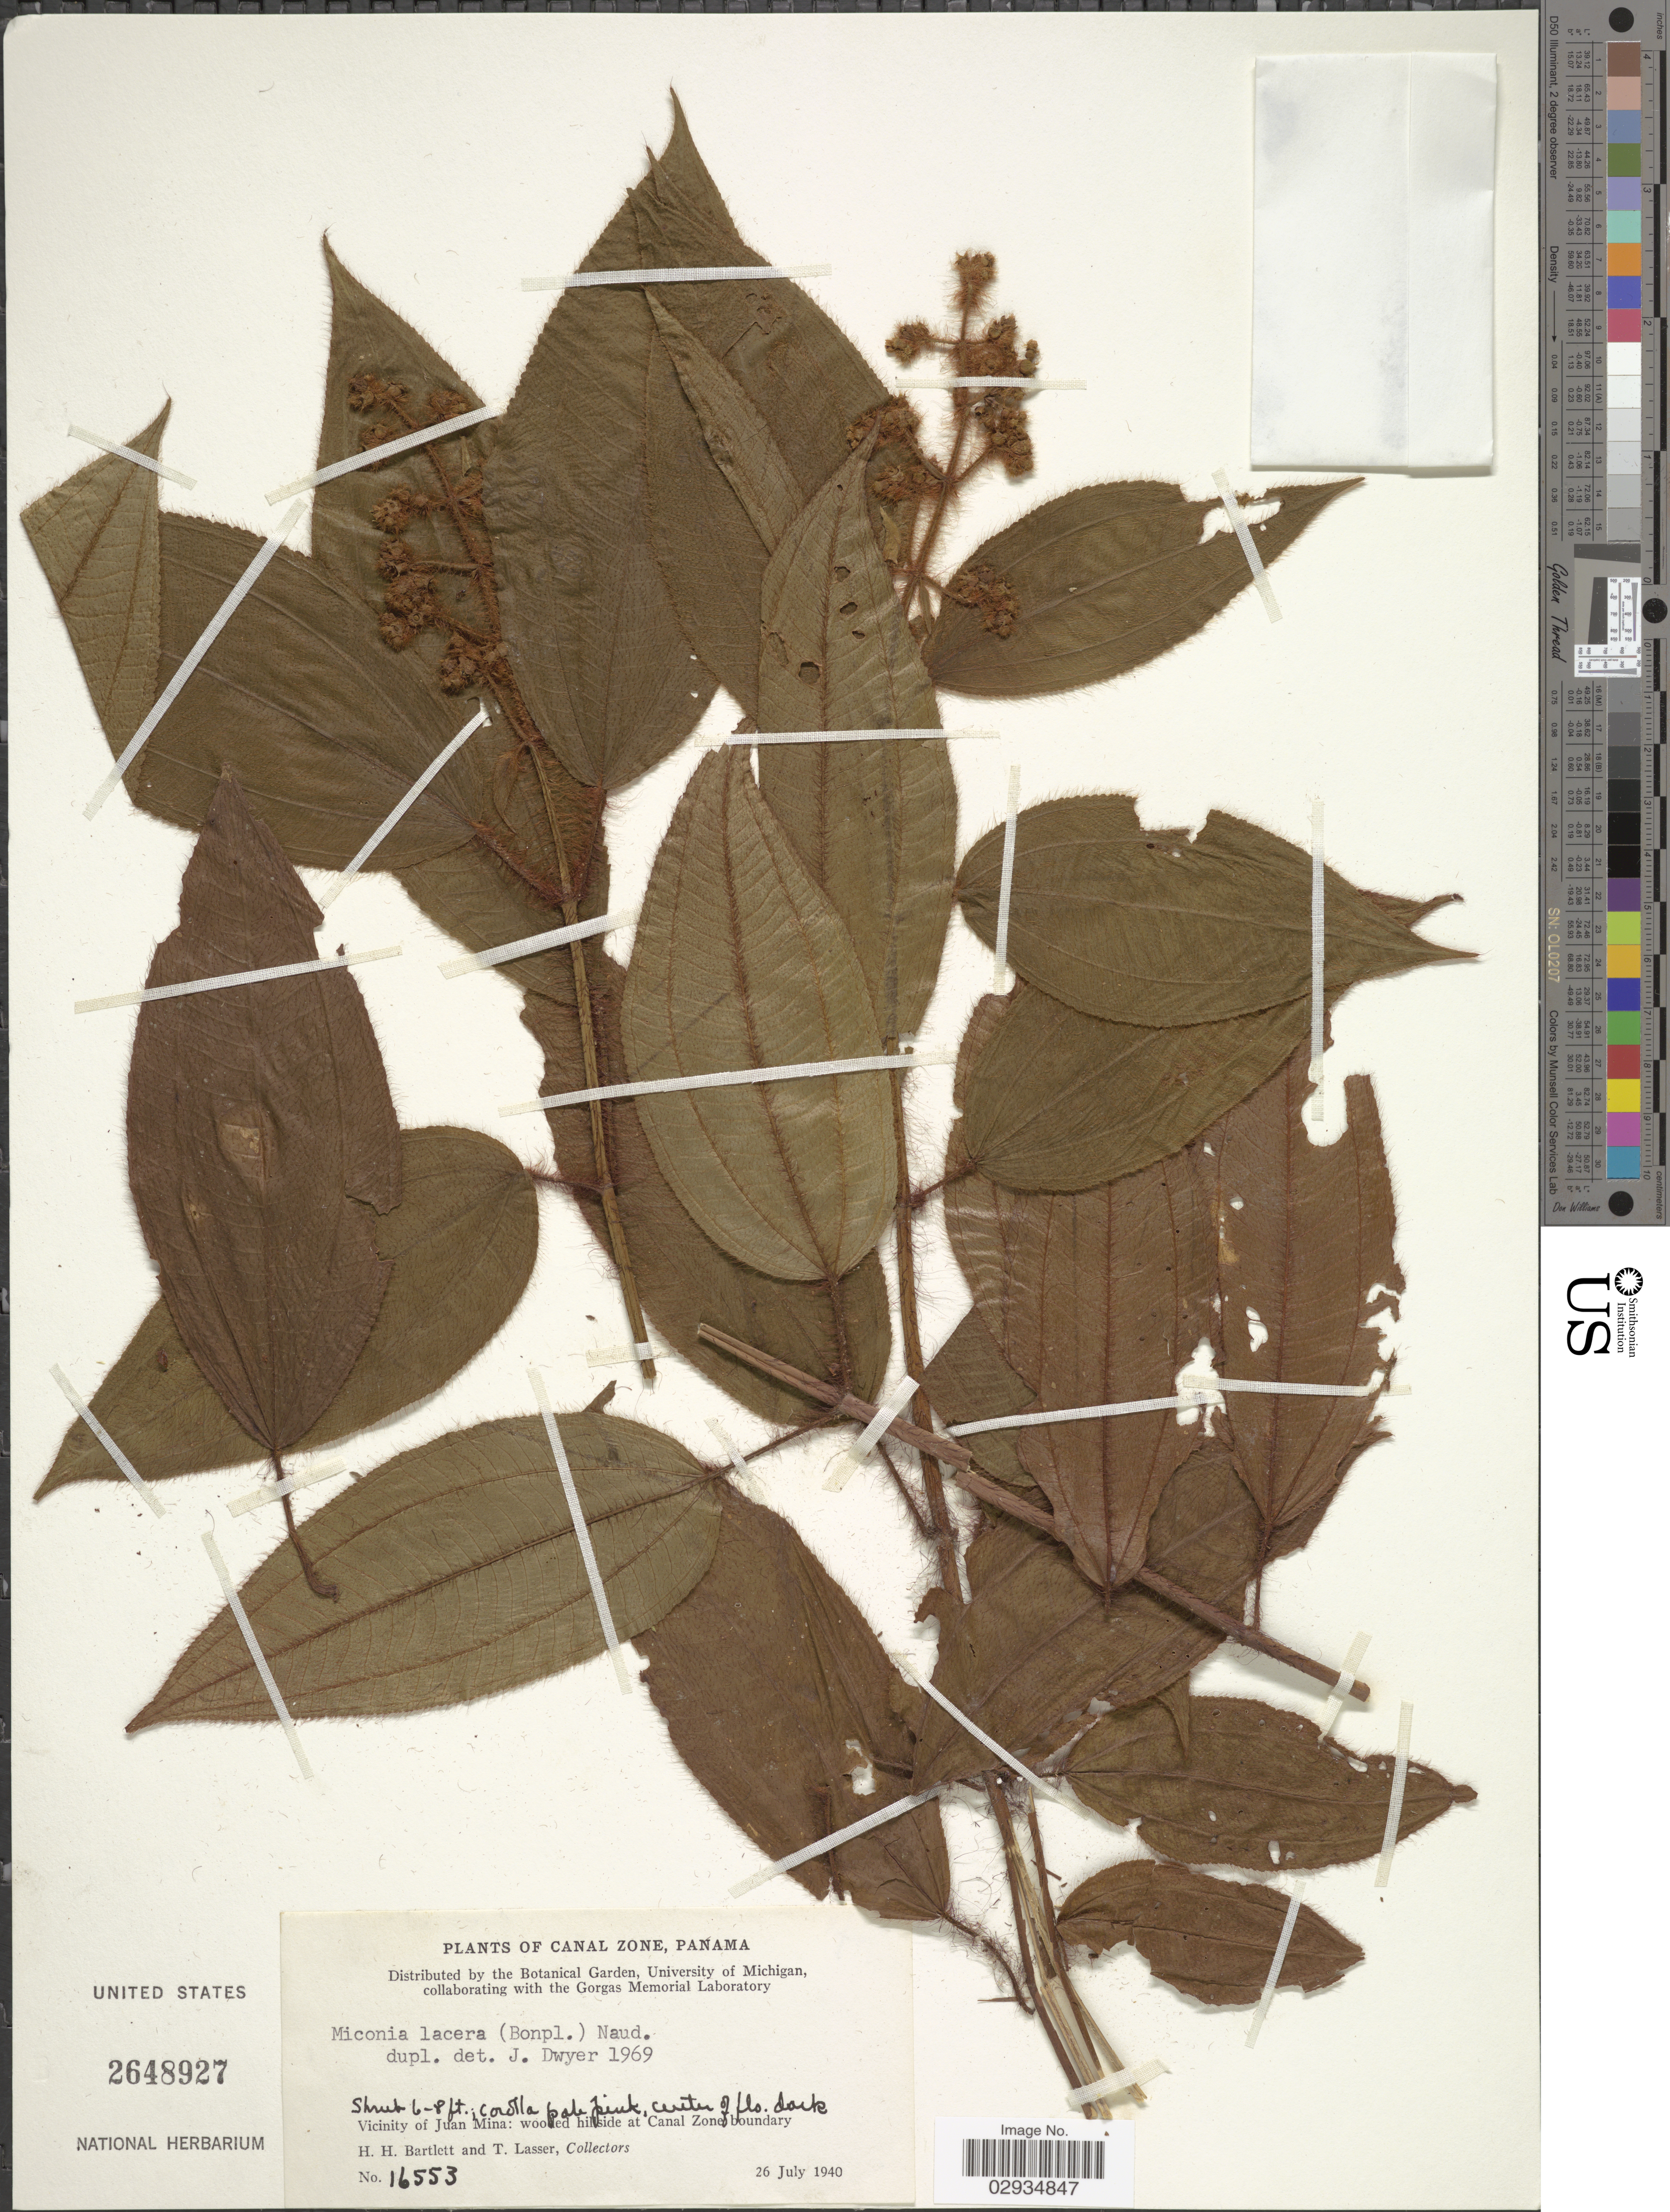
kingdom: Plantae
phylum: Tracheophyta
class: Magnoliopsida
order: Myrtales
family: Melastomataceae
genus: Miconia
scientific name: Miconia lacera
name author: (Bonpl.) Naudin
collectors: H. H. Bartlett & T. Lasser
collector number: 16553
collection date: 1940-07-26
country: Panama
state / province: Colón / Panamá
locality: Canal Zone. Vicinity of Juan Mina: wooded hillside at Canal Zone boundary.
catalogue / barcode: US 2648927